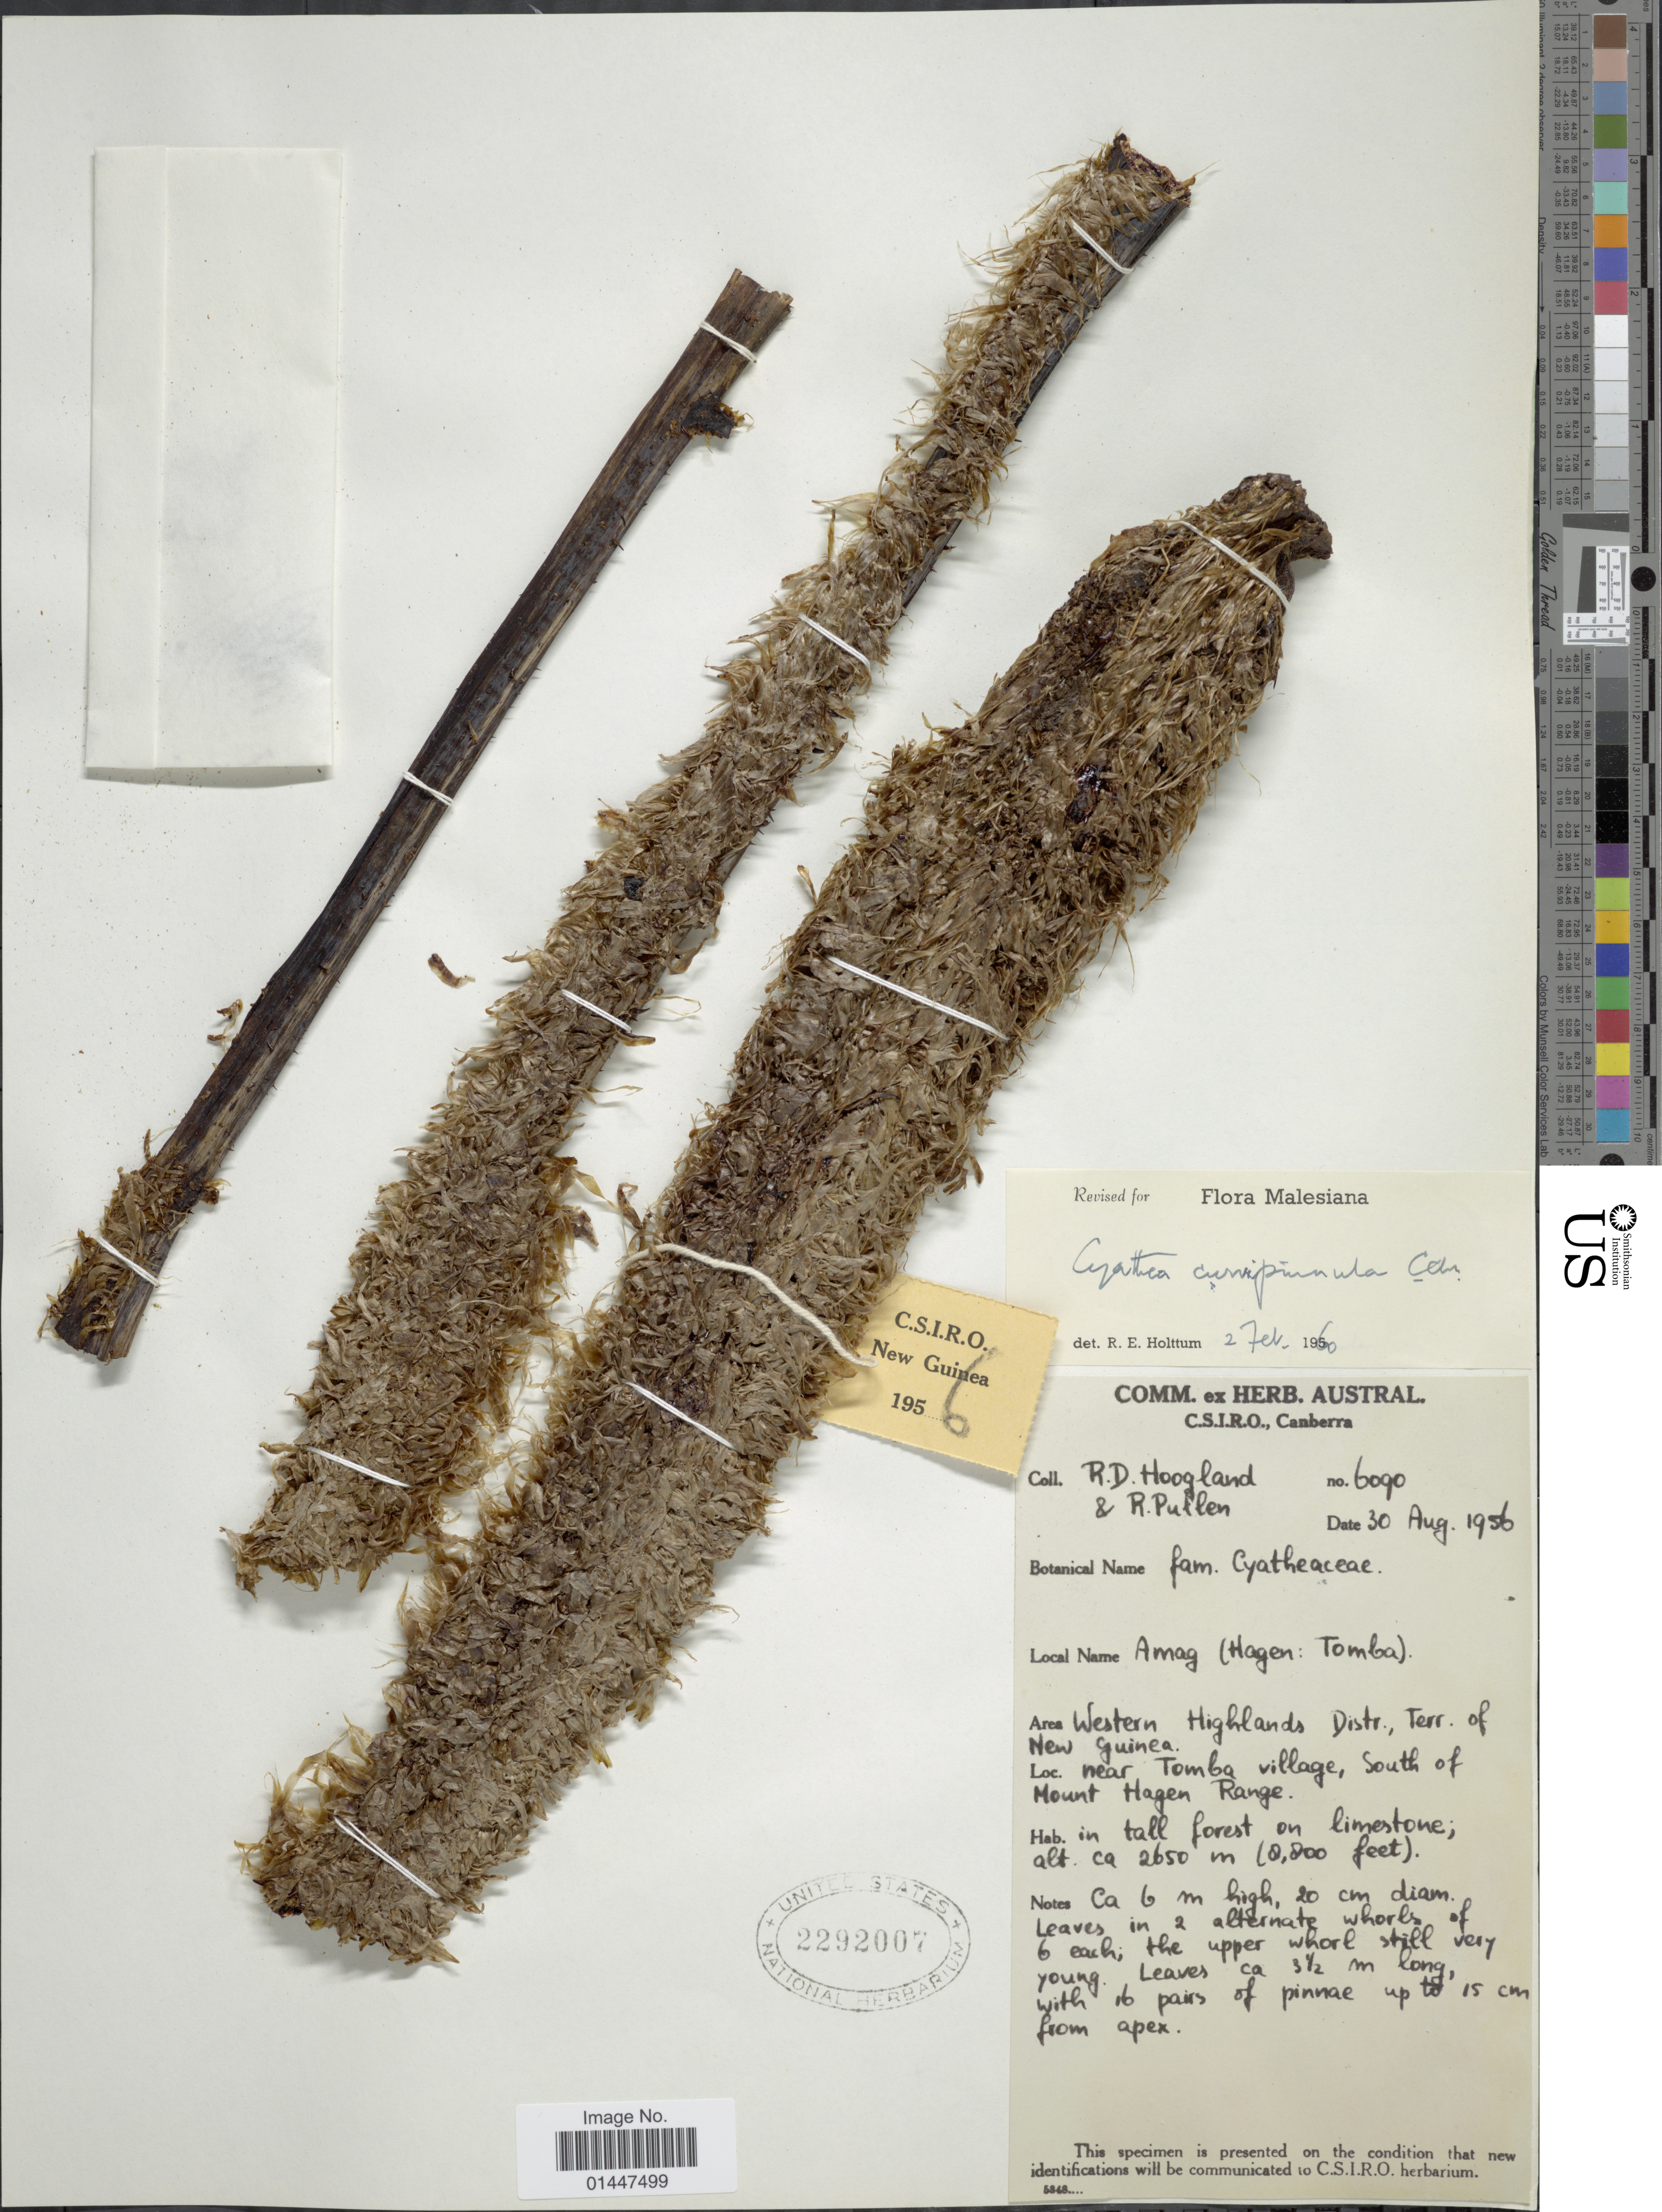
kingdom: Plantae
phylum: Tracheophyta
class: Polypodiopsida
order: Cyatheales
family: Cyatheaceae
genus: Sphaeropteris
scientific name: Sphaeropteris aeneifolia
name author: (Alderw.) R.M. Tryon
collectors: R. D. Hoogland & R. Pullen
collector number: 6090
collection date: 1956-08-30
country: Papua New Guinea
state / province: Western Highlands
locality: Western Highlands Distr. Terr. of New Guinea. Near Tomba village, South of Mount Hagen Range. in tall forest on limestone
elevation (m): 2650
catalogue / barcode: US 2292007